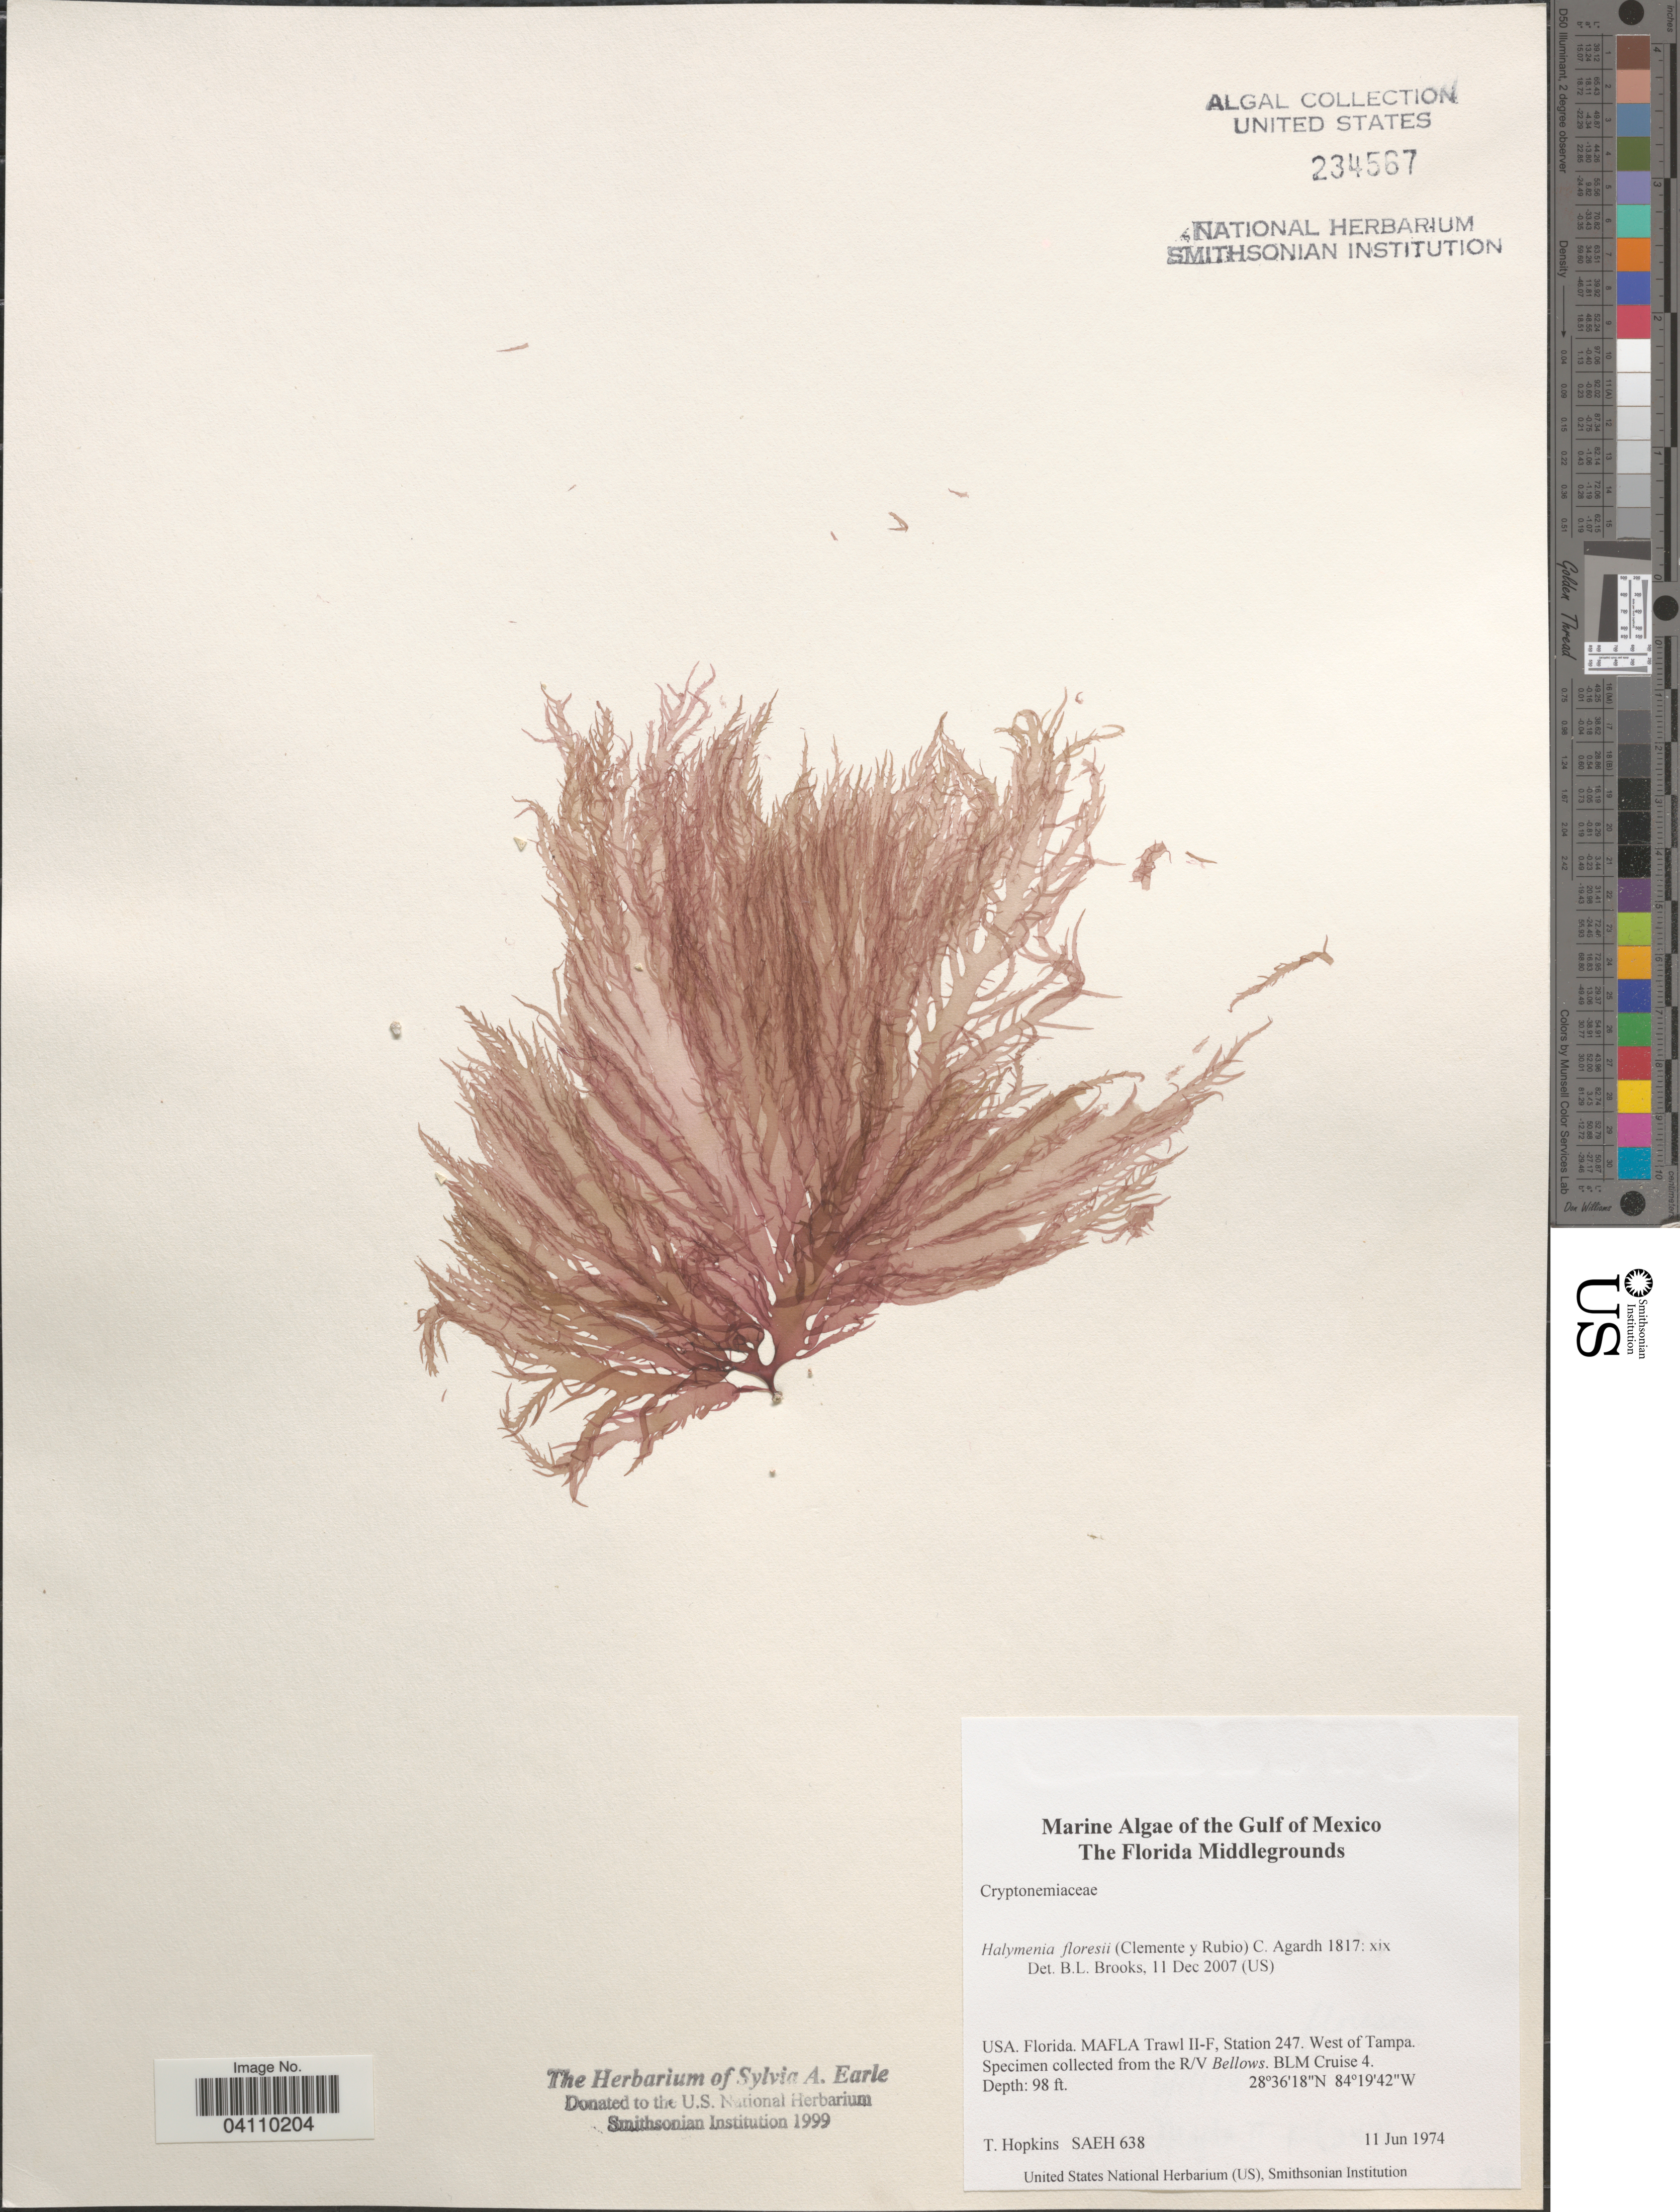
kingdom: Plantae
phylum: Rhodophyta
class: Florideophyceae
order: Halymeniales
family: Halymeniaceae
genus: Halymenia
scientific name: Halymenia floresii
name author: (Clemente) C. Agardh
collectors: T. Hopkins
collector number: SAEH638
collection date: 1974-06-11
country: United States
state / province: Florida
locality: The Gulf of Mexico. The Florida Middlegrounds. MAFLA Trawl II-F, Station 247. West of Tampa. The R/V Bellows. BLM Cruise 4.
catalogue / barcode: US 234567